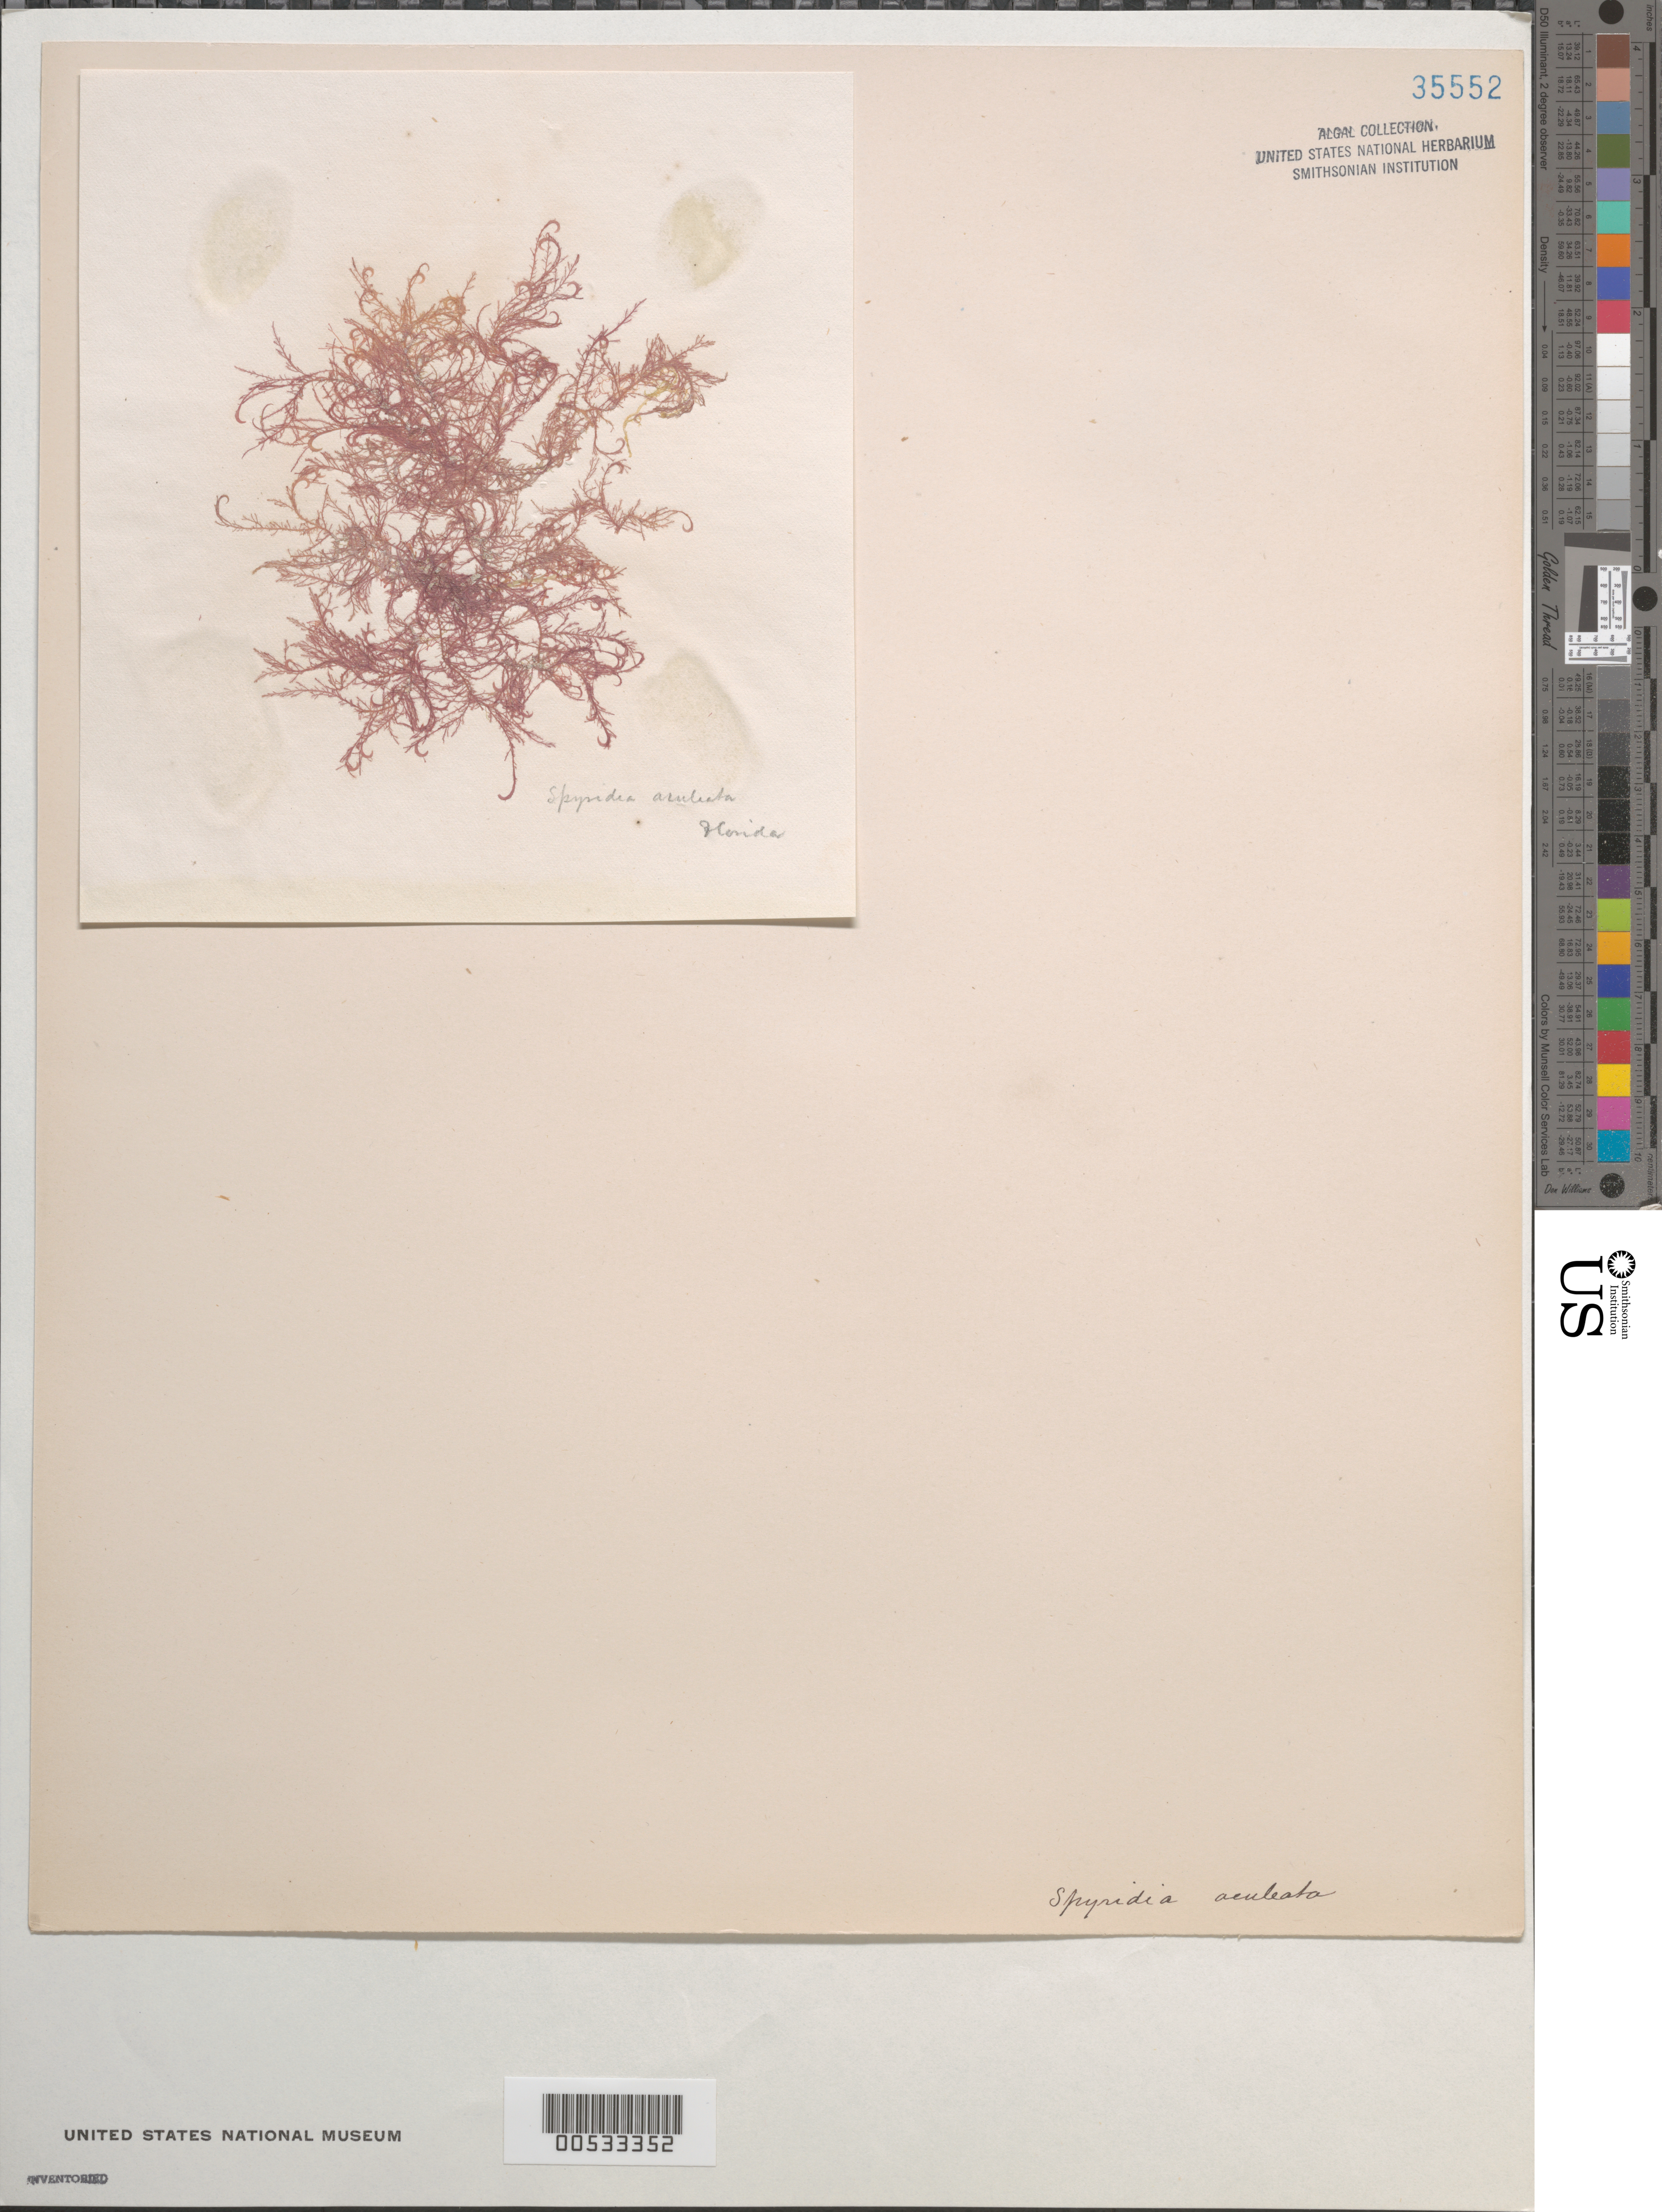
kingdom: Plantae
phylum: Rhodophyta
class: Florideophyceae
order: Ceramiales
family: Spyridiaceae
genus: Spyridia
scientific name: Spyridia aculeata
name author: (C. Agardh ex Decne.) Kütz.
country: United States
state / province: Florida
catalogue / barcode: US 35552